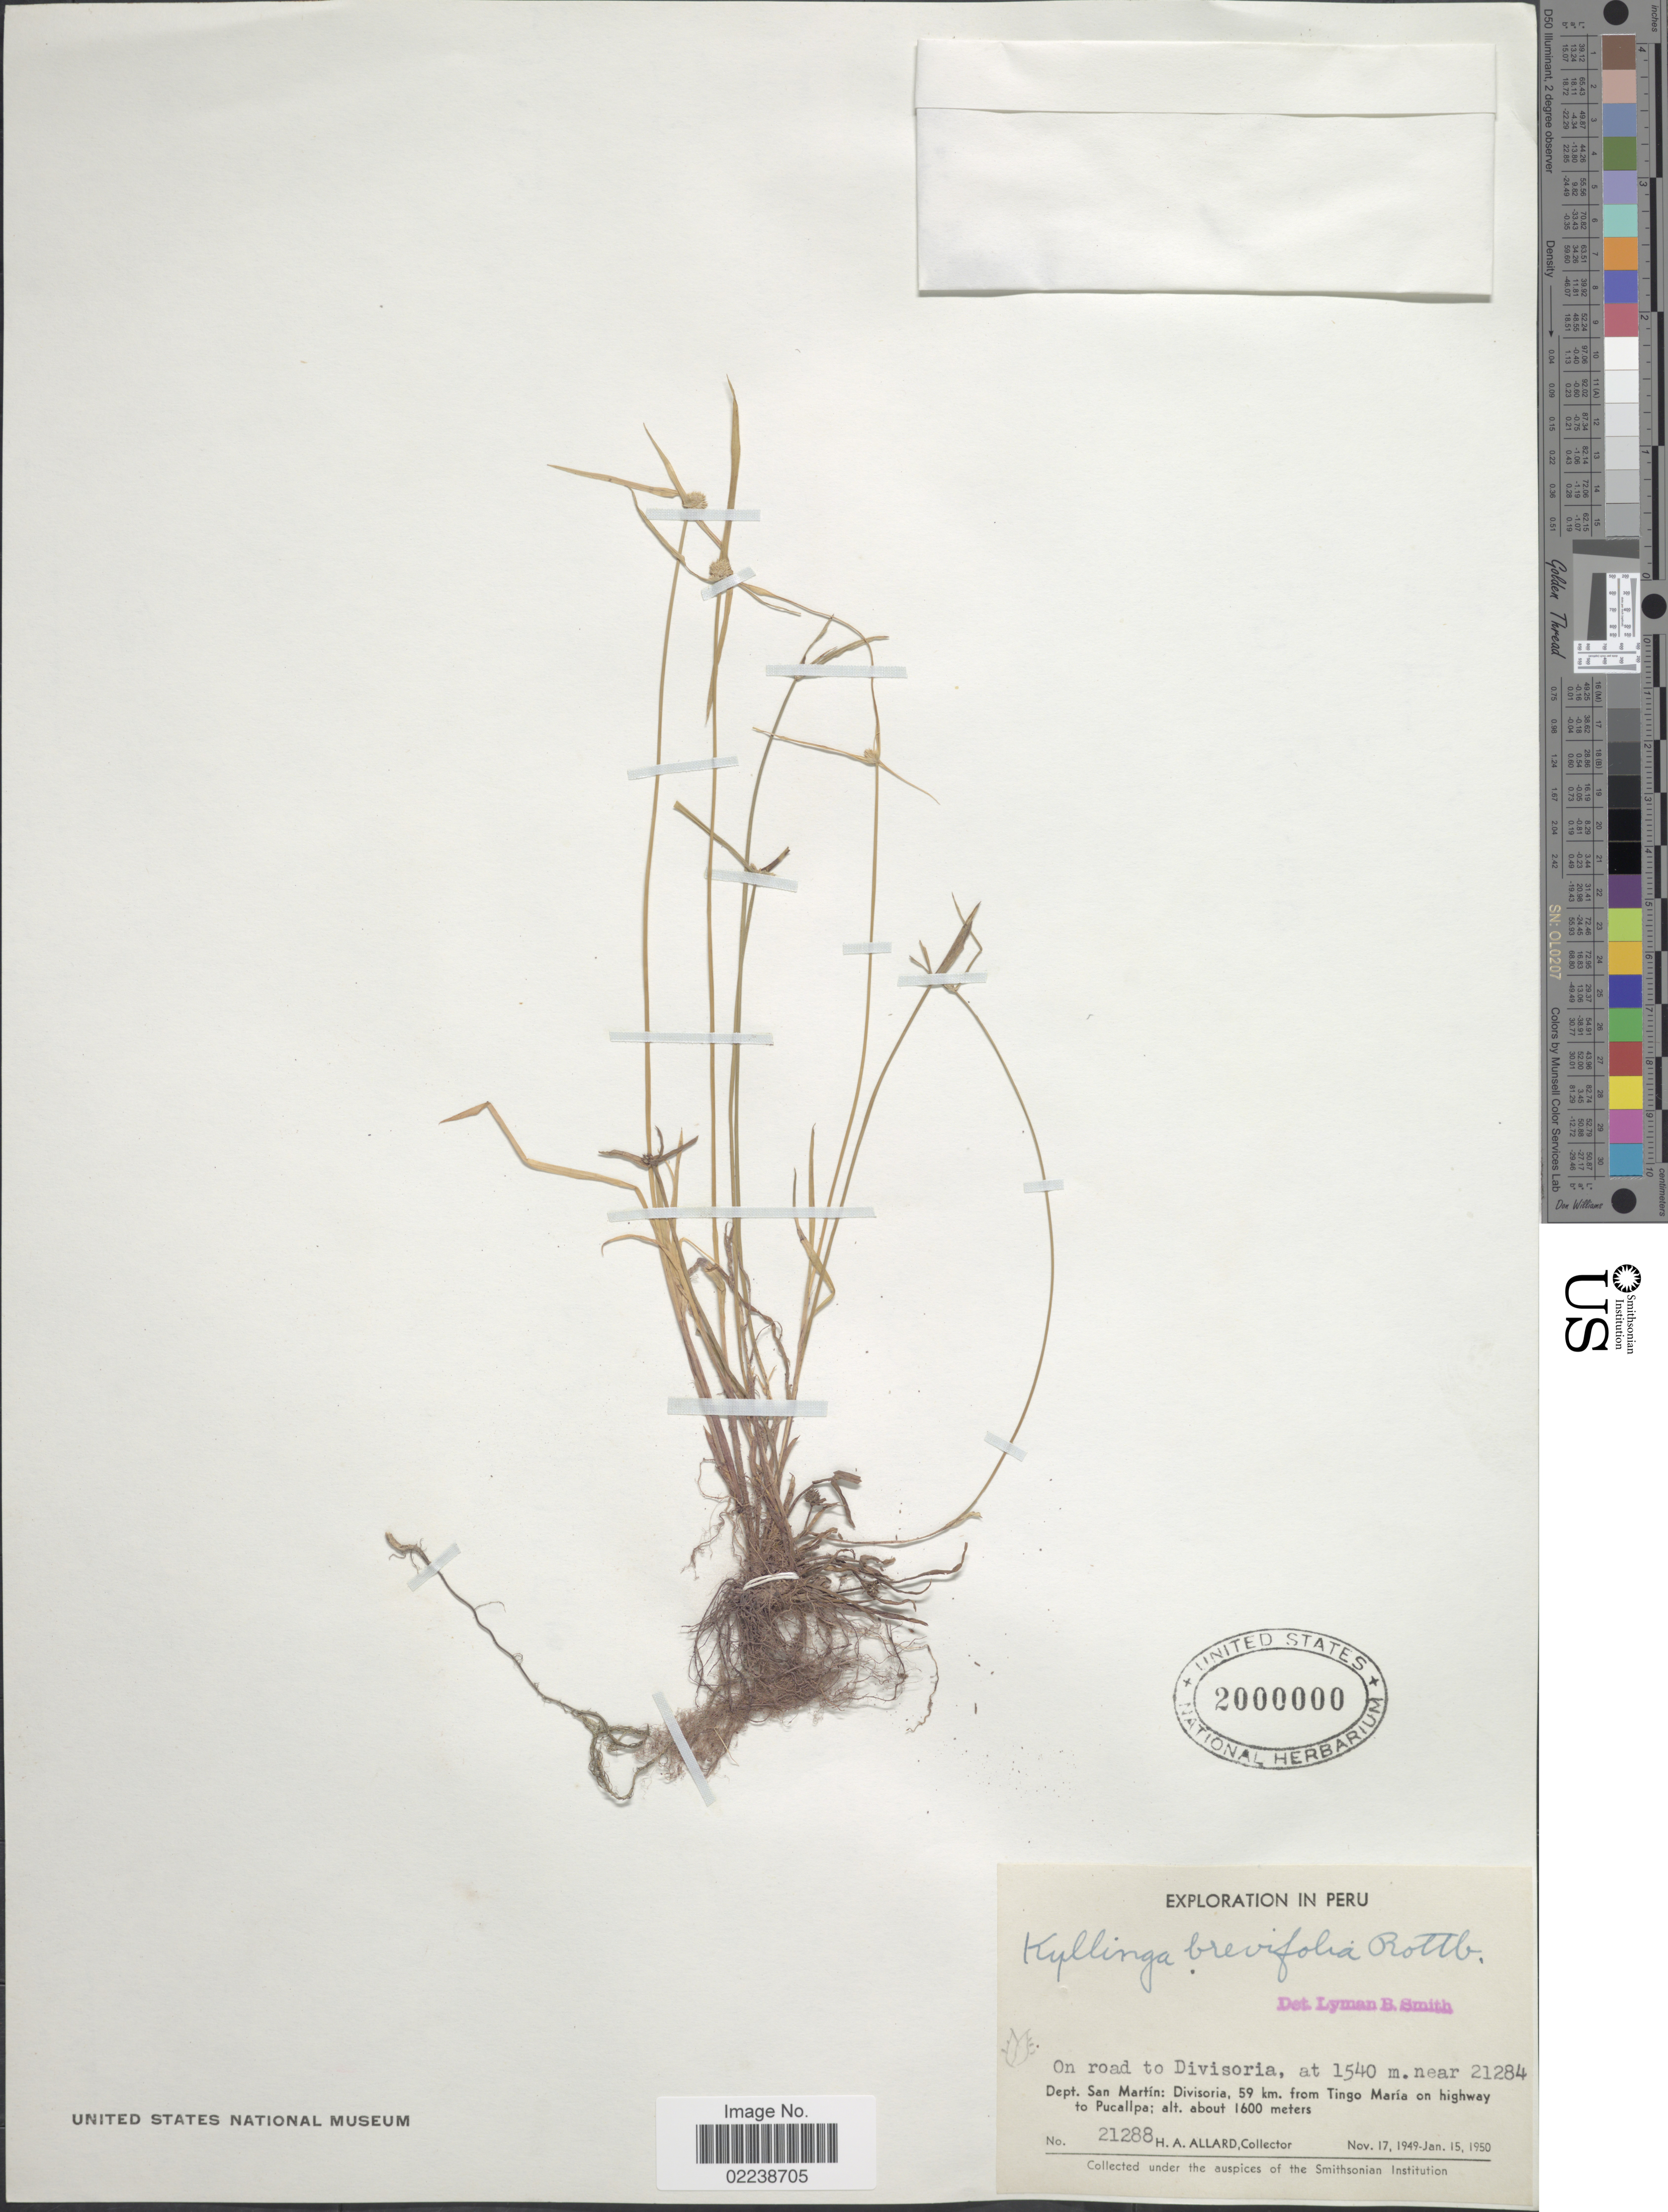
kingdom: Plantae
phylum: Tracheophyta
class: Liliopsida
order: Poales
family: Cyperaceae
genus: Cyperus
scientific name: Cyperus hortensis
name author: (Salzm. ex Steud.) Dorr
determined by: Strong, Mark T., (BOT), Smithsonian Institution - National Museum of Natural History (UNITED STATES)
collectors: H. A. Allard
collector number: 21288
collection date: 1949-11-17/1950-01-15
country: Peru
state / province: San Martín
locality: On road to Divisoria, Divisoria, 59 km. from Tingo Maria on highway to Pucallpa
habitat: on road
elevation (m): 1600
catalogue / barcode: US 2000000